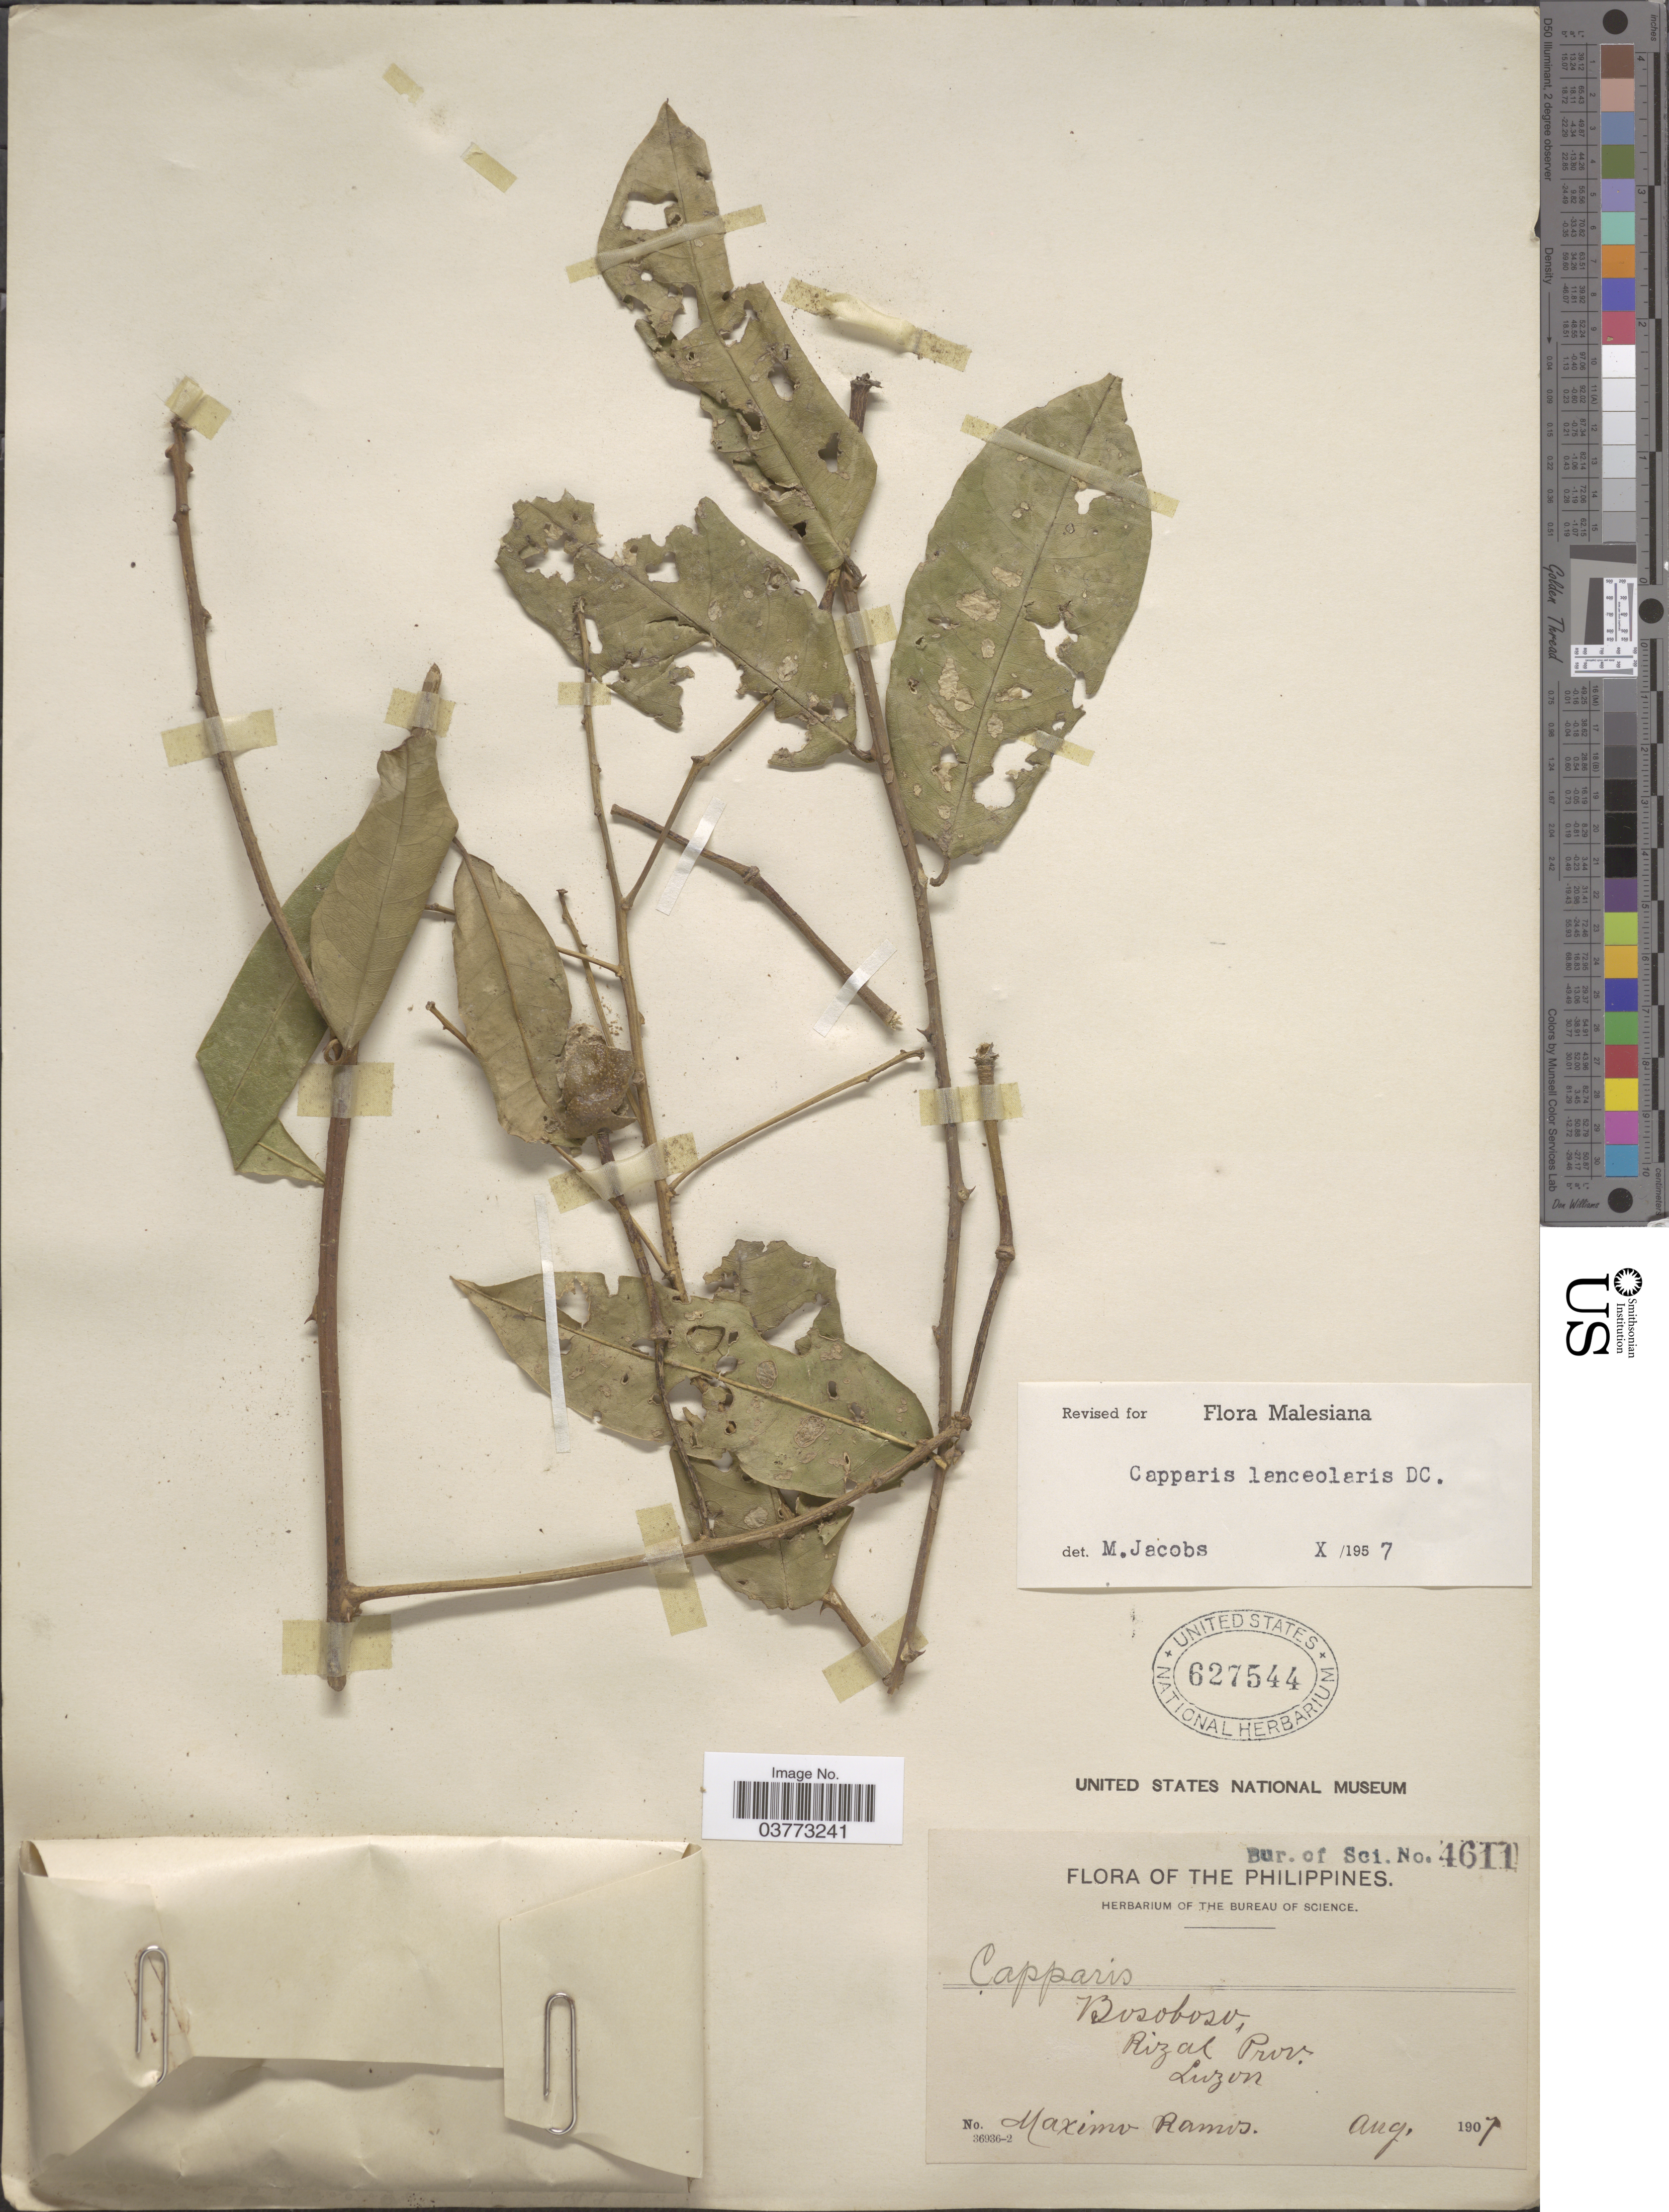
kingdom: Plantae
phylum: Tracheophyta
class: Magnoliopsida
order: Brassicales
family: Capparaceae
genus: Capparis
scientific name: Capparis lanceolaris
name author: DC.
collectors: M. Ramos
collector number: Bur. of Sci. 4611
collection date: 1907-08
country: Philippines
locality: The Philippines. Bosoboso, Rizal Prov. Luzon.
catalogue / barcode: US 627544